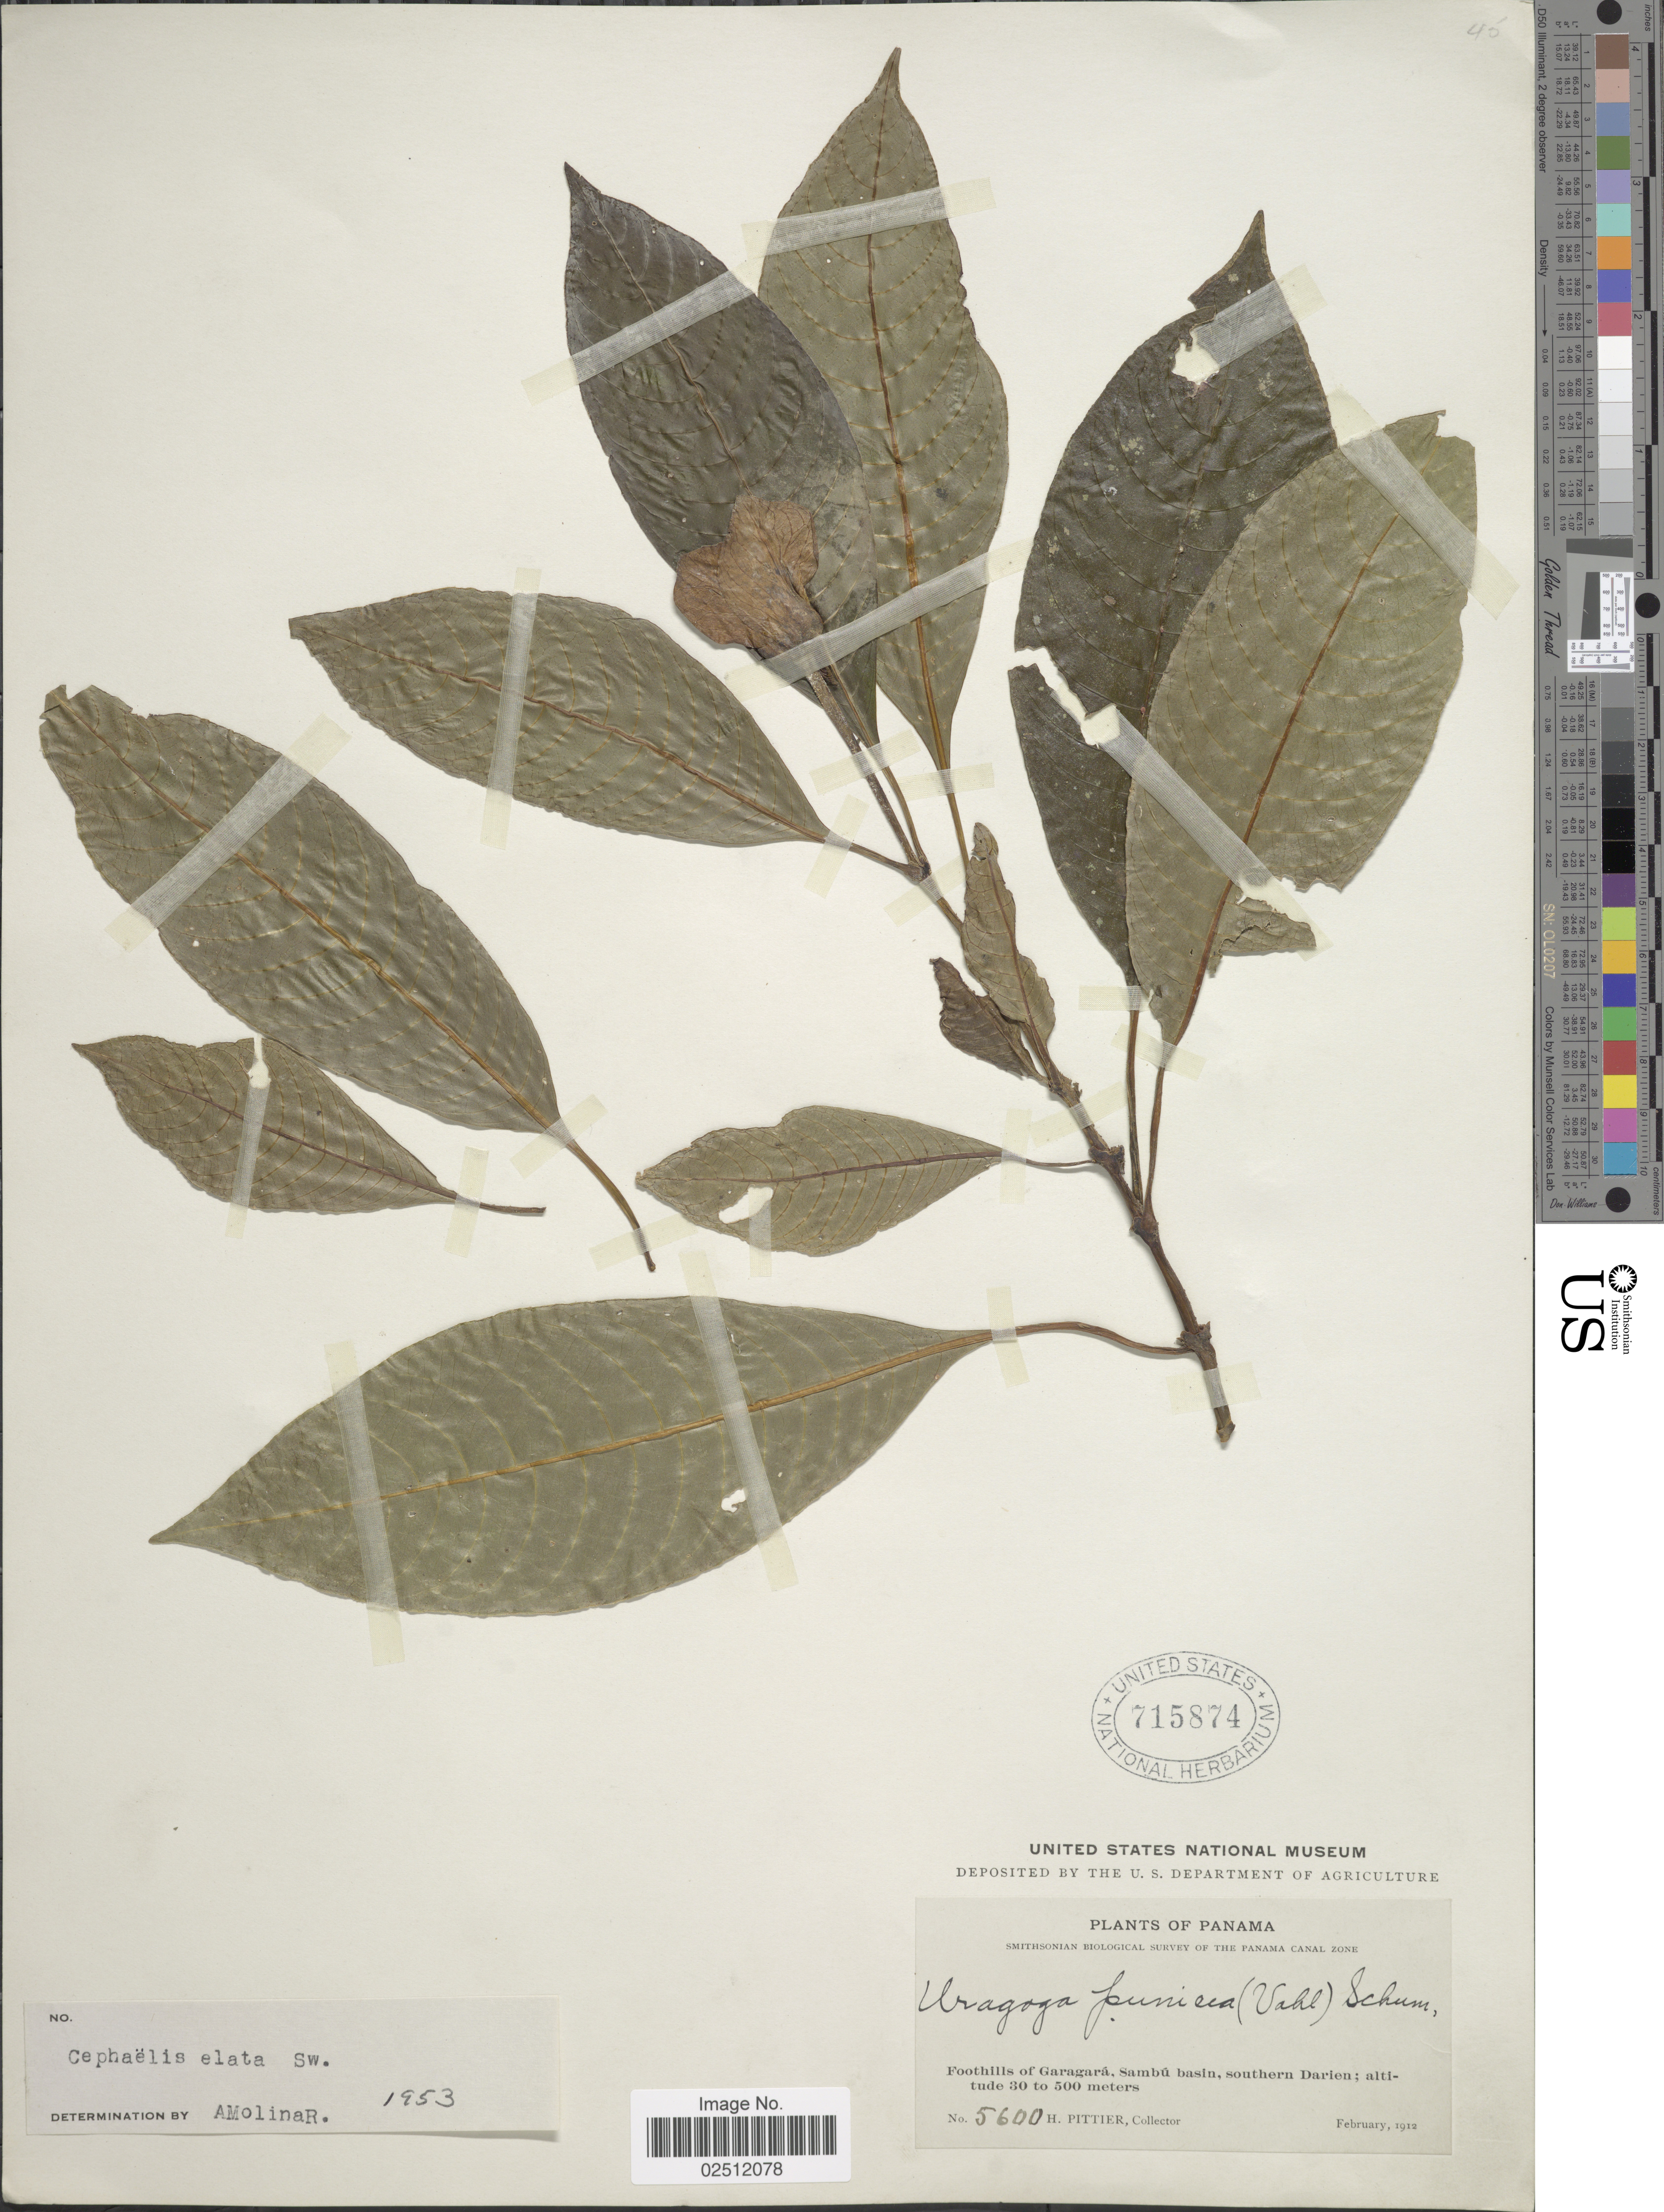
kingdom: Plantae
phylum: Tracheophyta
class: Magnoliopsida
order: Gentianales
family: Rubiaceae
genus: Psychotria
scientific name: Psychotria elata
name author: (Sw.) Hammel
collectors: H. F. Pittier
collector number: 5600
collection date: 1912-02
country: Panama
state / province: Darién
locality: Foothills of Garagará, Sambú basin, southern Darien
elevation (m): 30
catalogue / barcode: US 715874